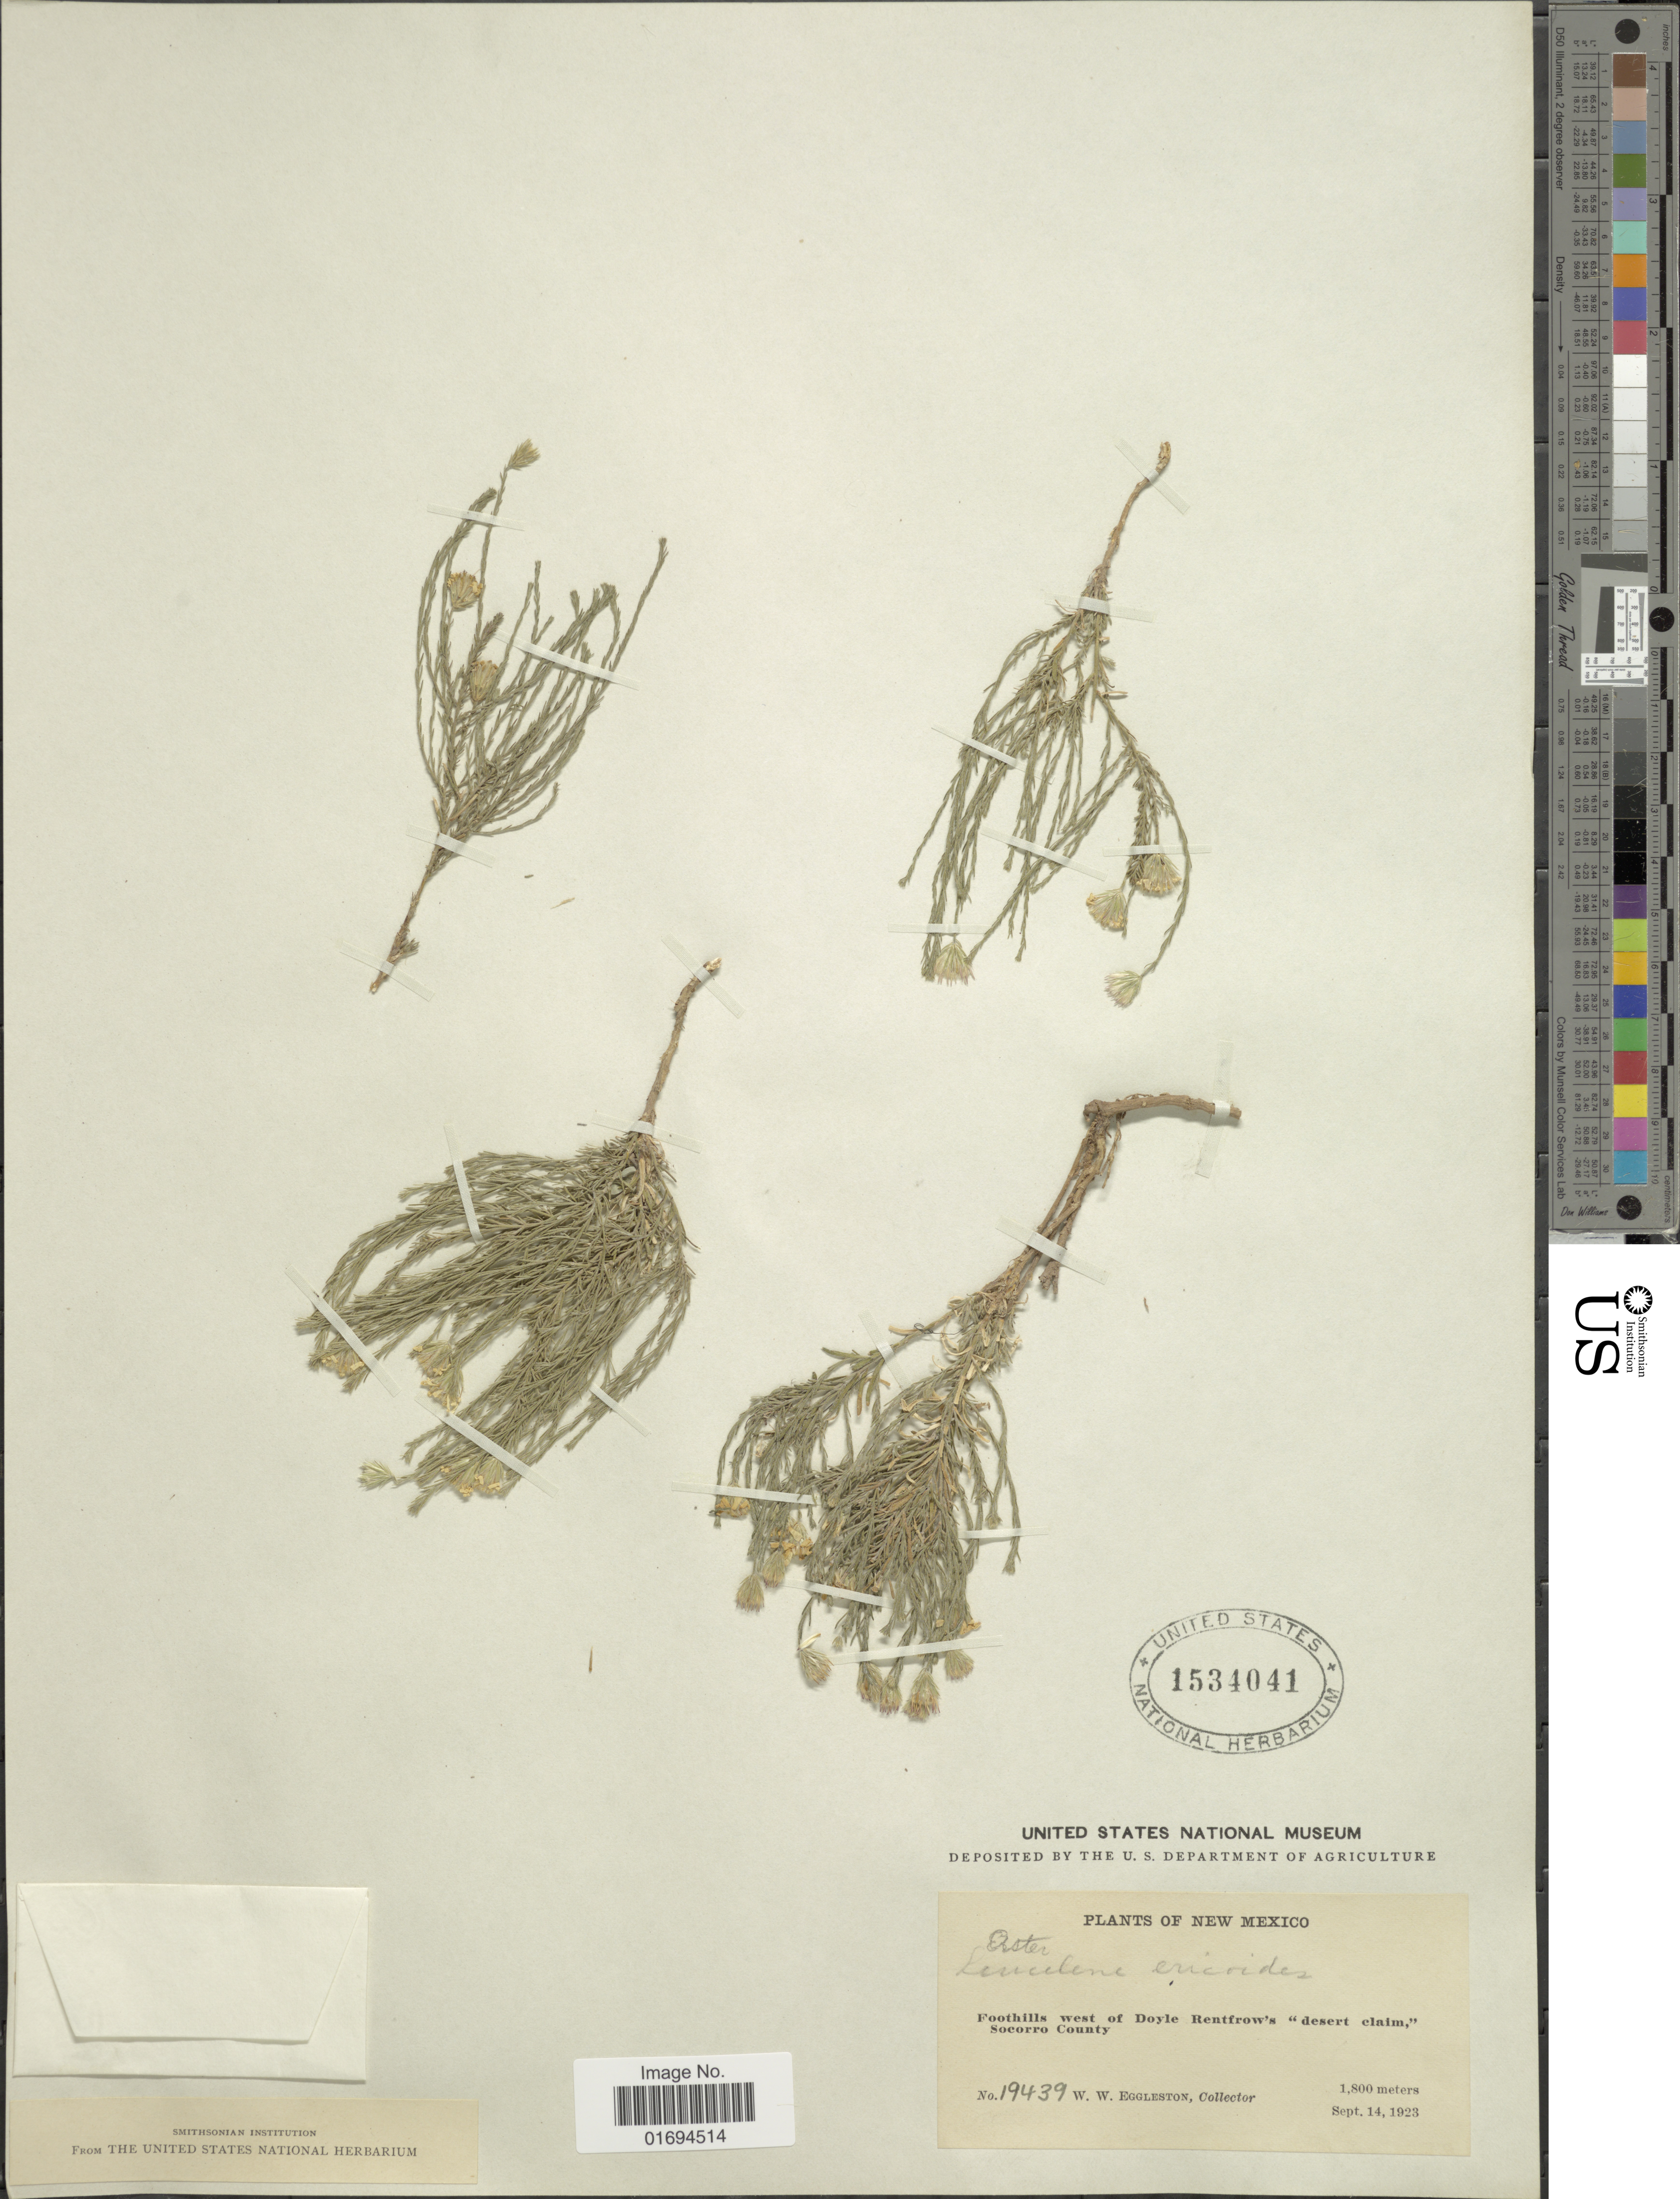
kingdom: Plantae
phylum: Tracheophyta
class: Magnoliopsida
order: Asterales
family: Asteraceae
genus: Chaetopappa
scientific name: Chaetopappa ericoides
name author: (Torr.) G.L. Nesom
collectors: W. W. Eggleston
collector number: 19439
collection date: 1923-09-14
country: United States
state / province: New Mexico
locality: Foothills west of Doyle Rentfrow's "desert claim", Socorro County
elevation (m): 1800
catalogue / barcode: US 1534041